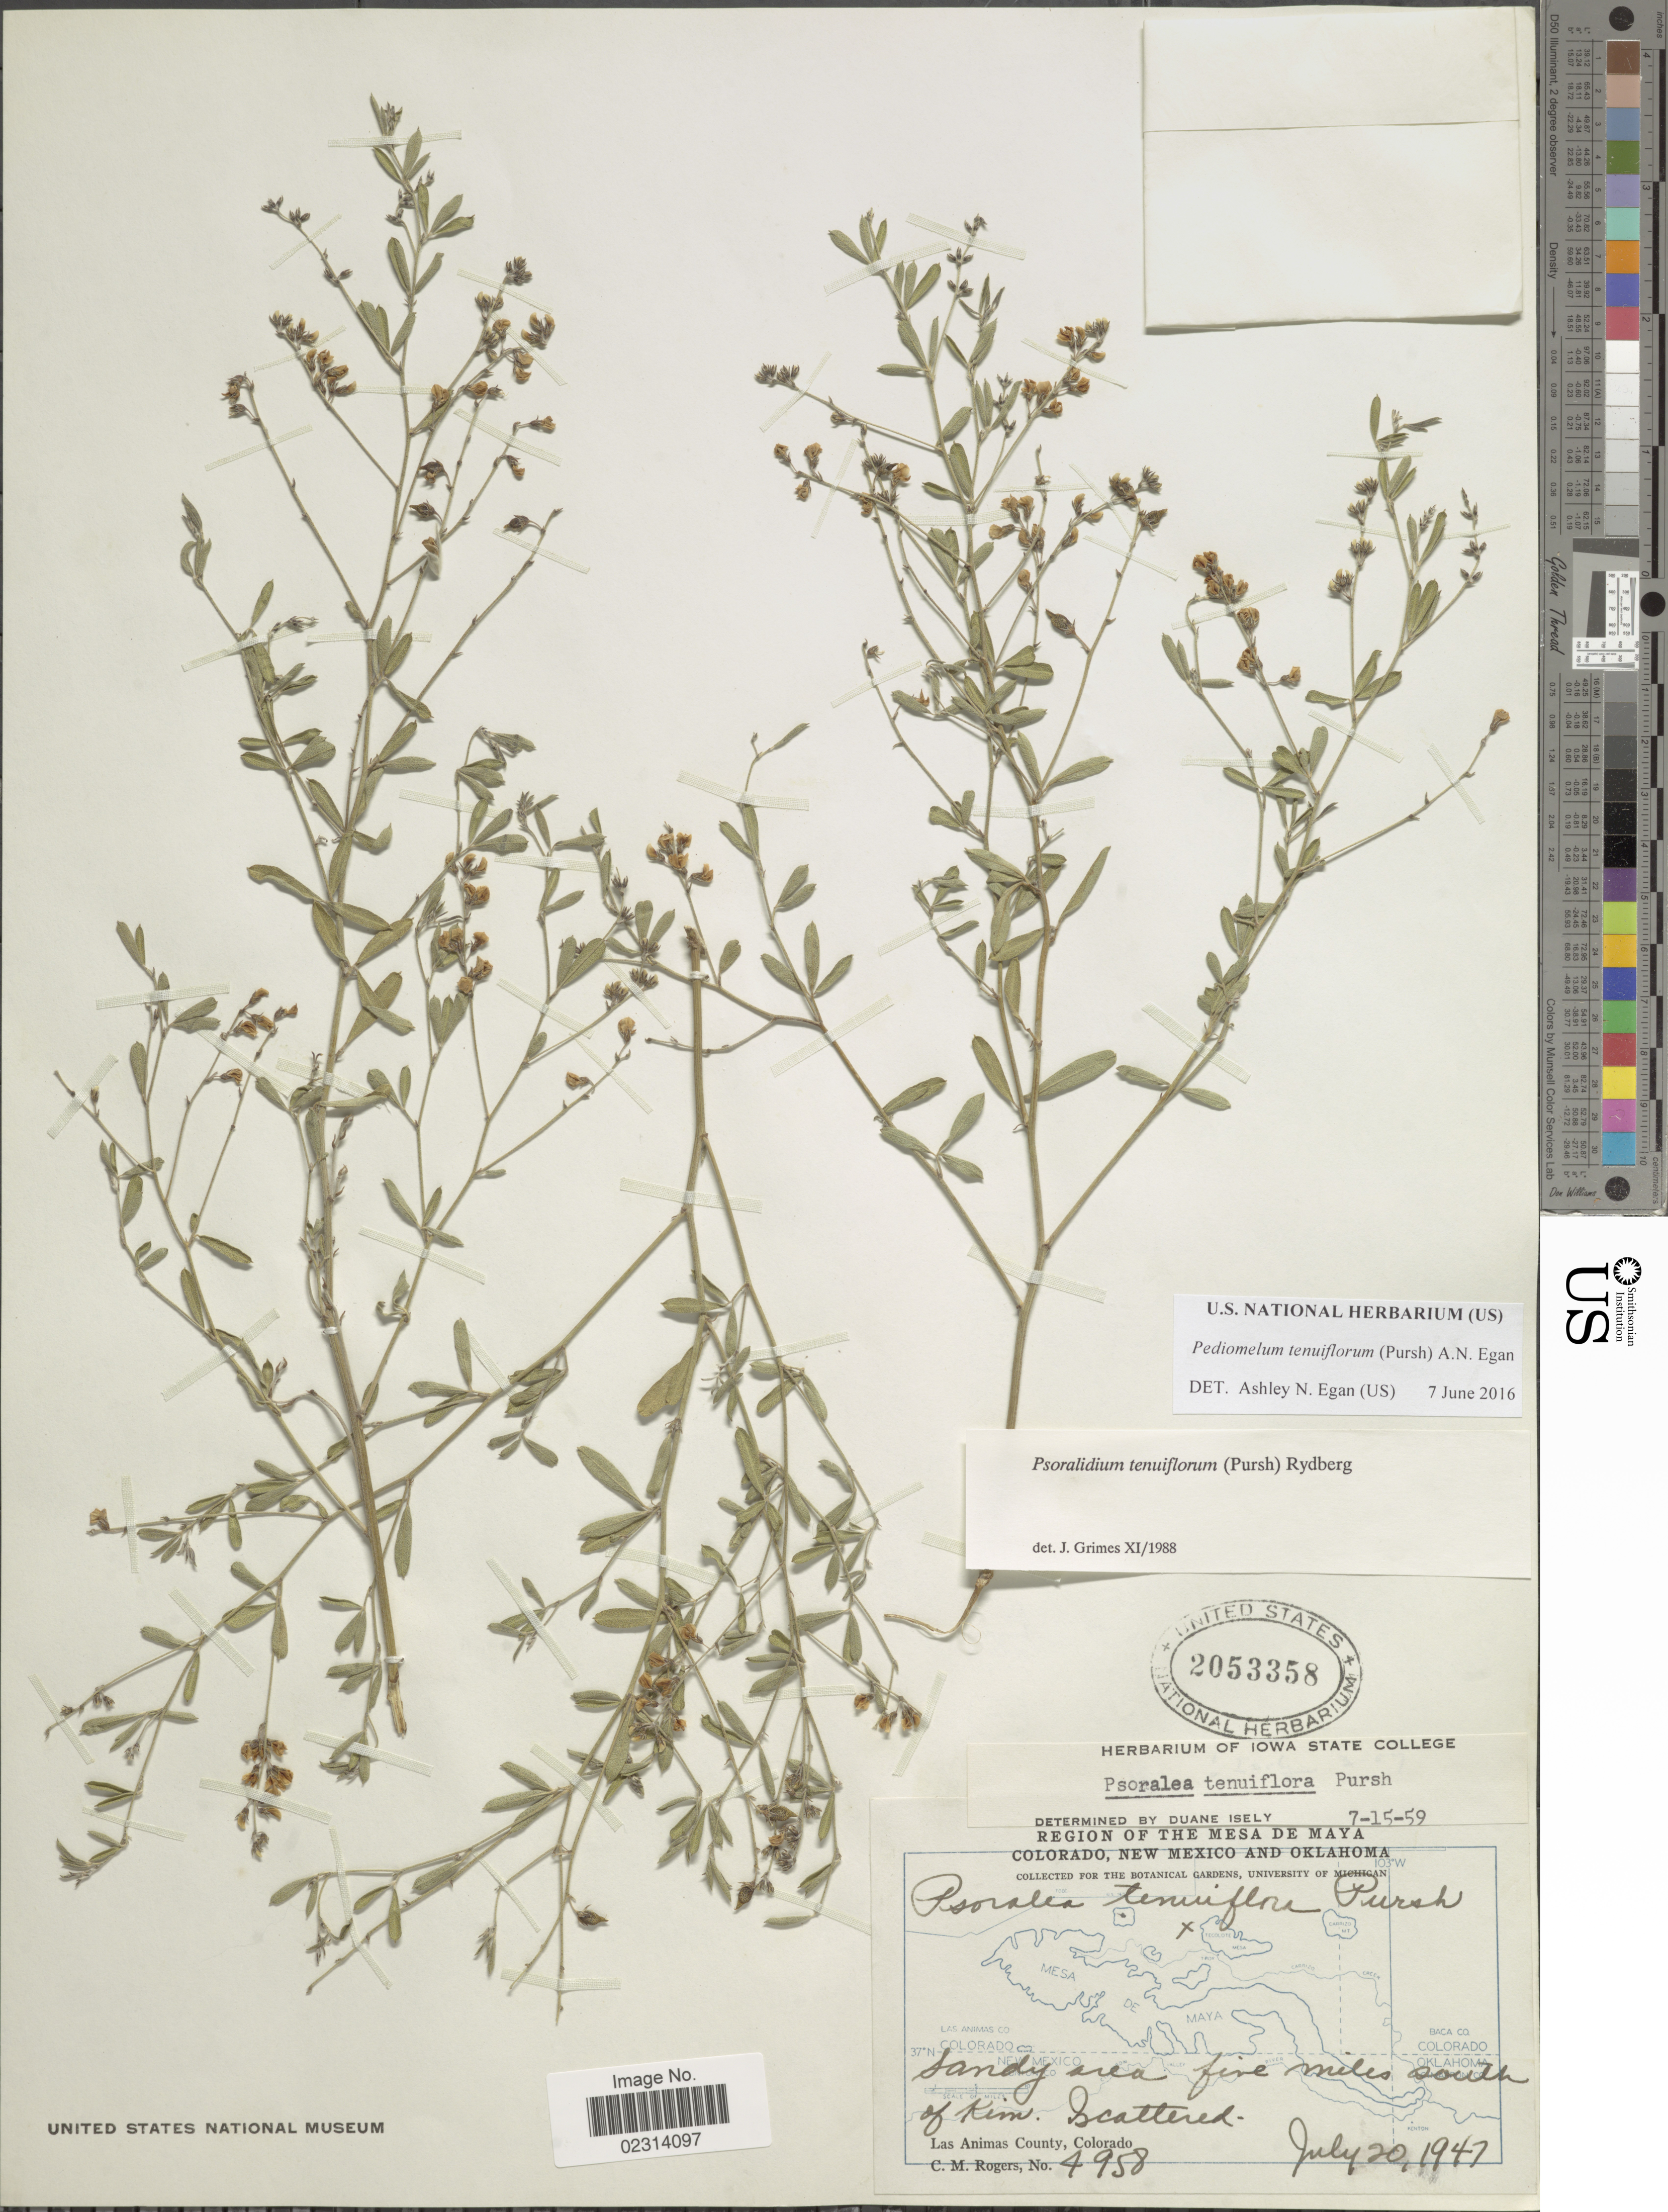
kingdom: Plantae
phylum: Tracheophyta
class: Magnoliopsida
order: Fabales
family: Fabaceae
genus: Psoralidium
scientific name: Psoralidium tenuiflorum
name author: (Pursh) Rydb.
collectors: C. M. Rogers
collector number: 4958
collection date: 1947-07-20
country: United States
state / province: Colorado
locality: Region of the Mesa De Maya, Las Animas County, Colorado, Sandy area five miles south of Kim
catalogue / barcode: US 2053358